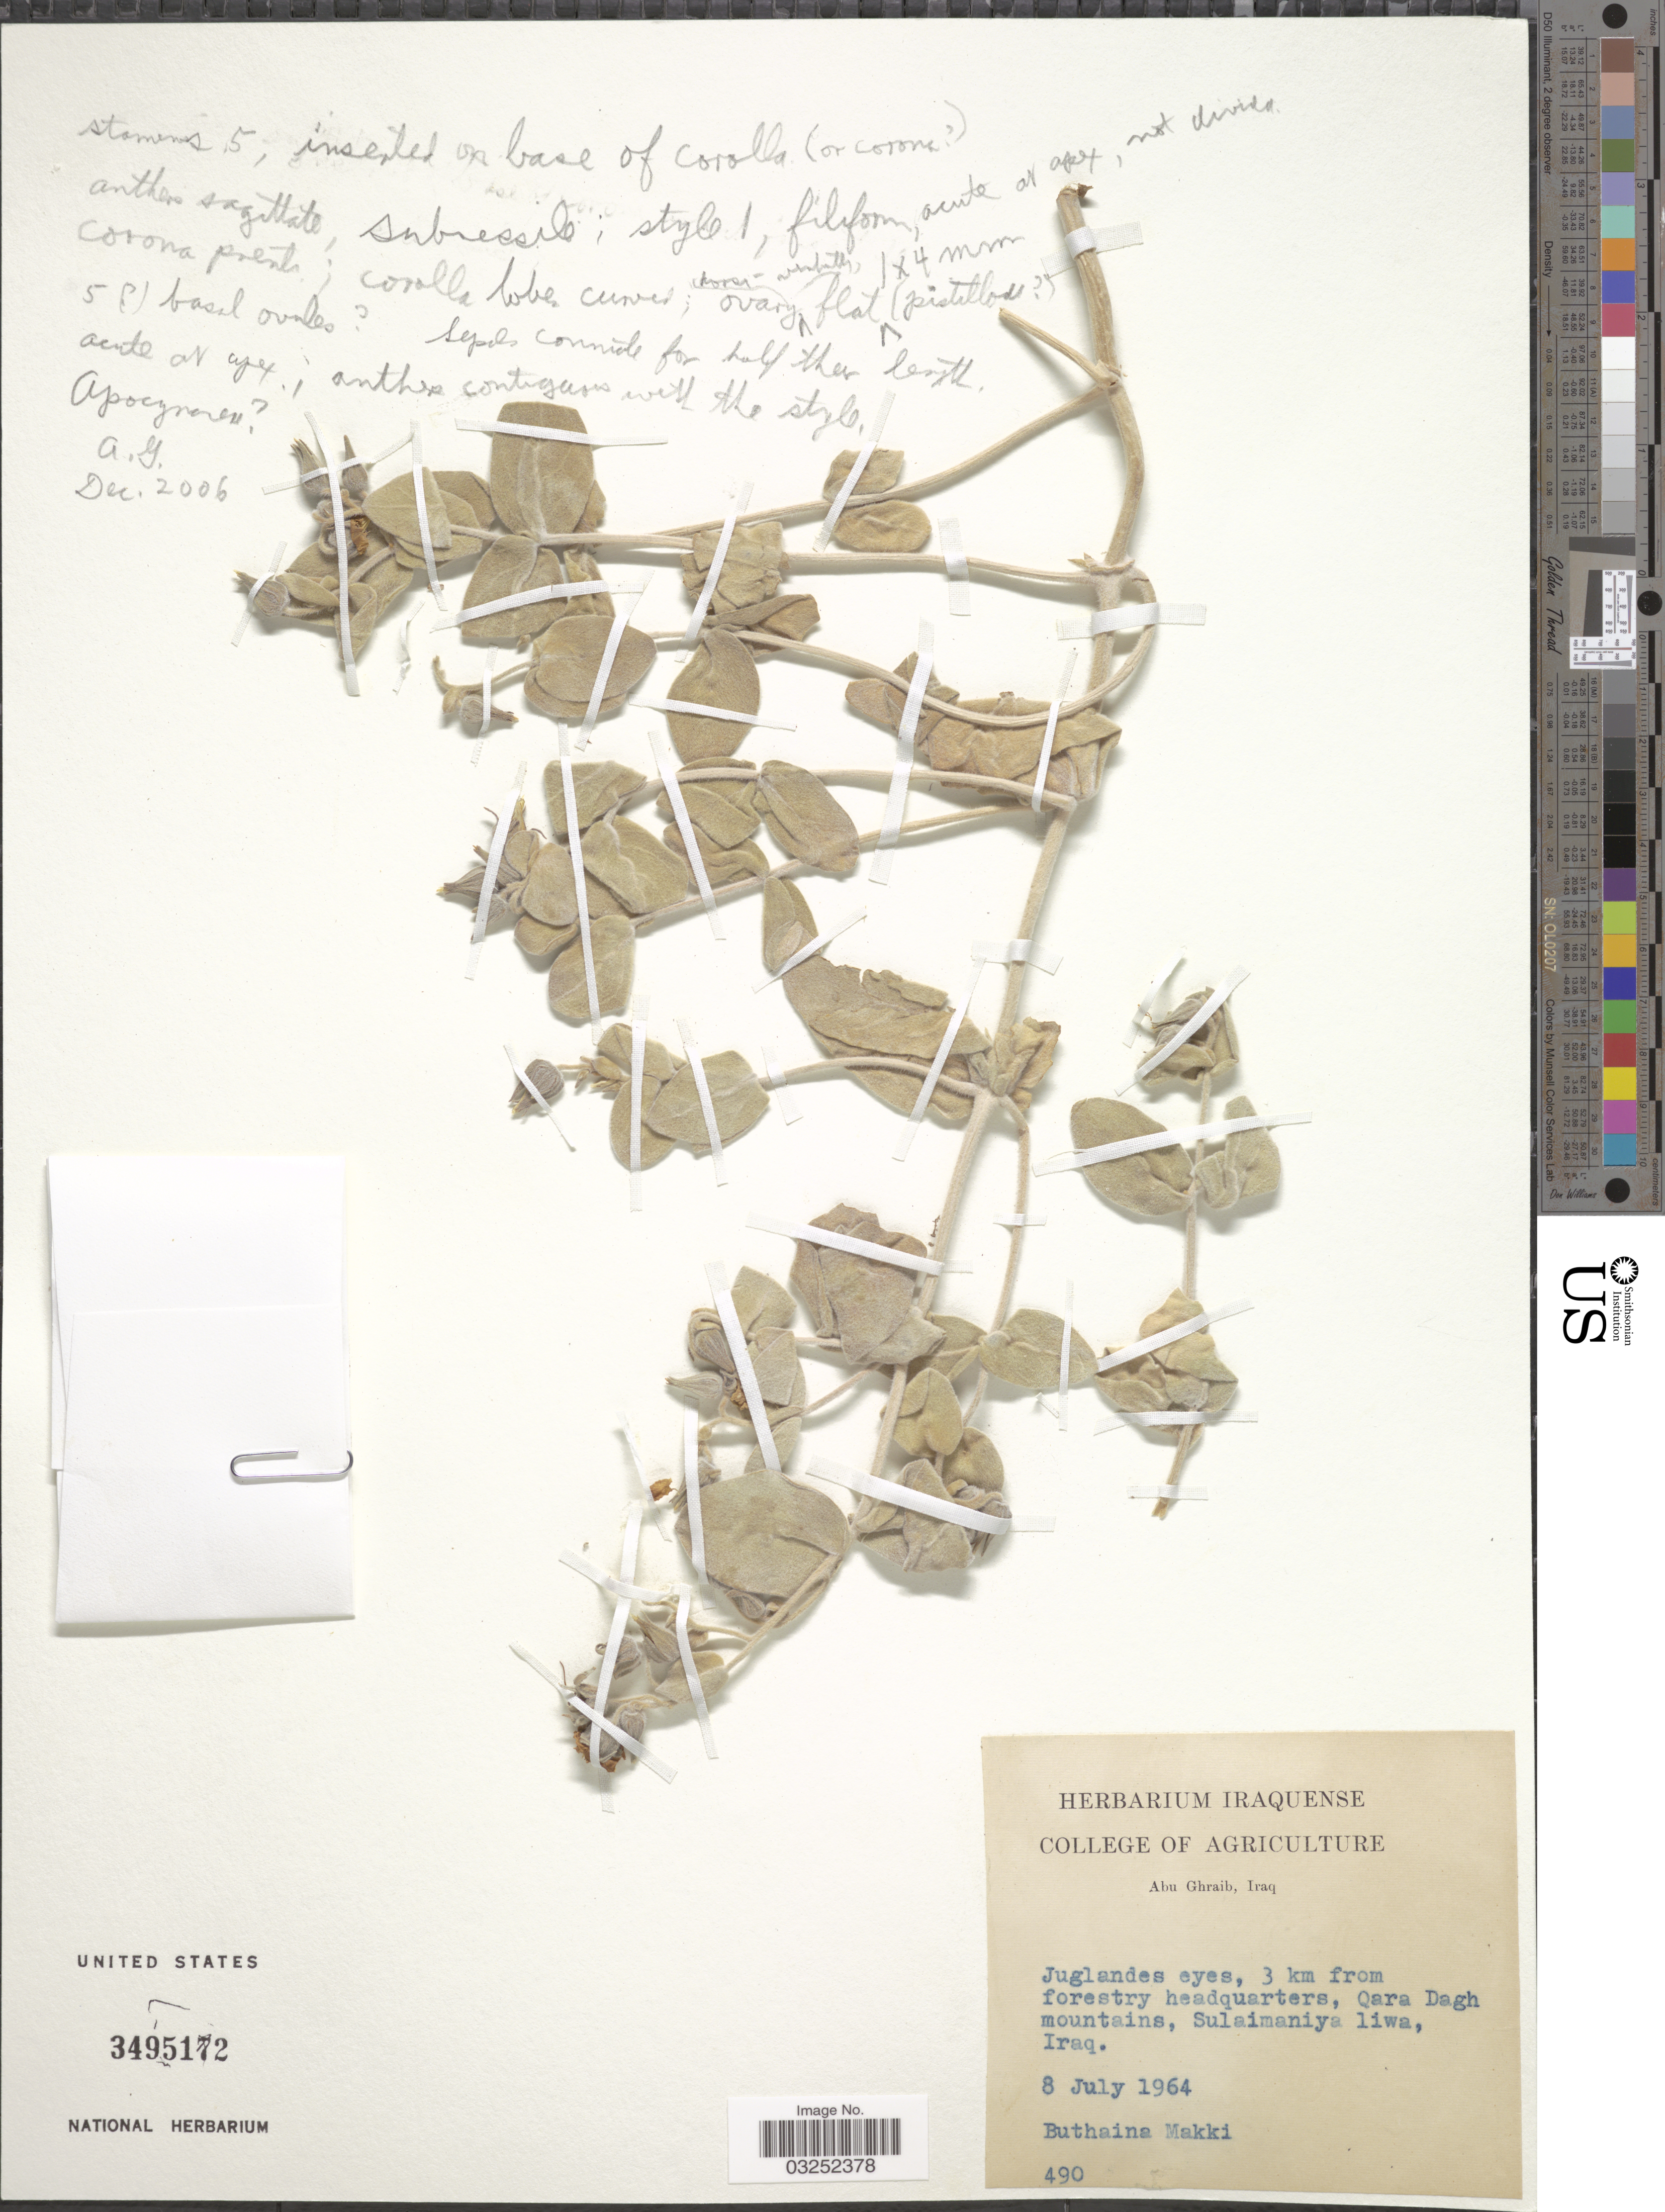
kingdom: Plantae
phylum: Tracheophyta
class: Magnoliopsida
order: Gentianales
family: Apocynaceae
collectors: B. Makki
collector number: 490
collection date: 1964-07-08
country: Iraq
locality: Juglandes eyes, 3 km from forestry headquarters, Qara Dagh mountains, Sulaimaniya liwa.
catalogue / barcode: US 3495172